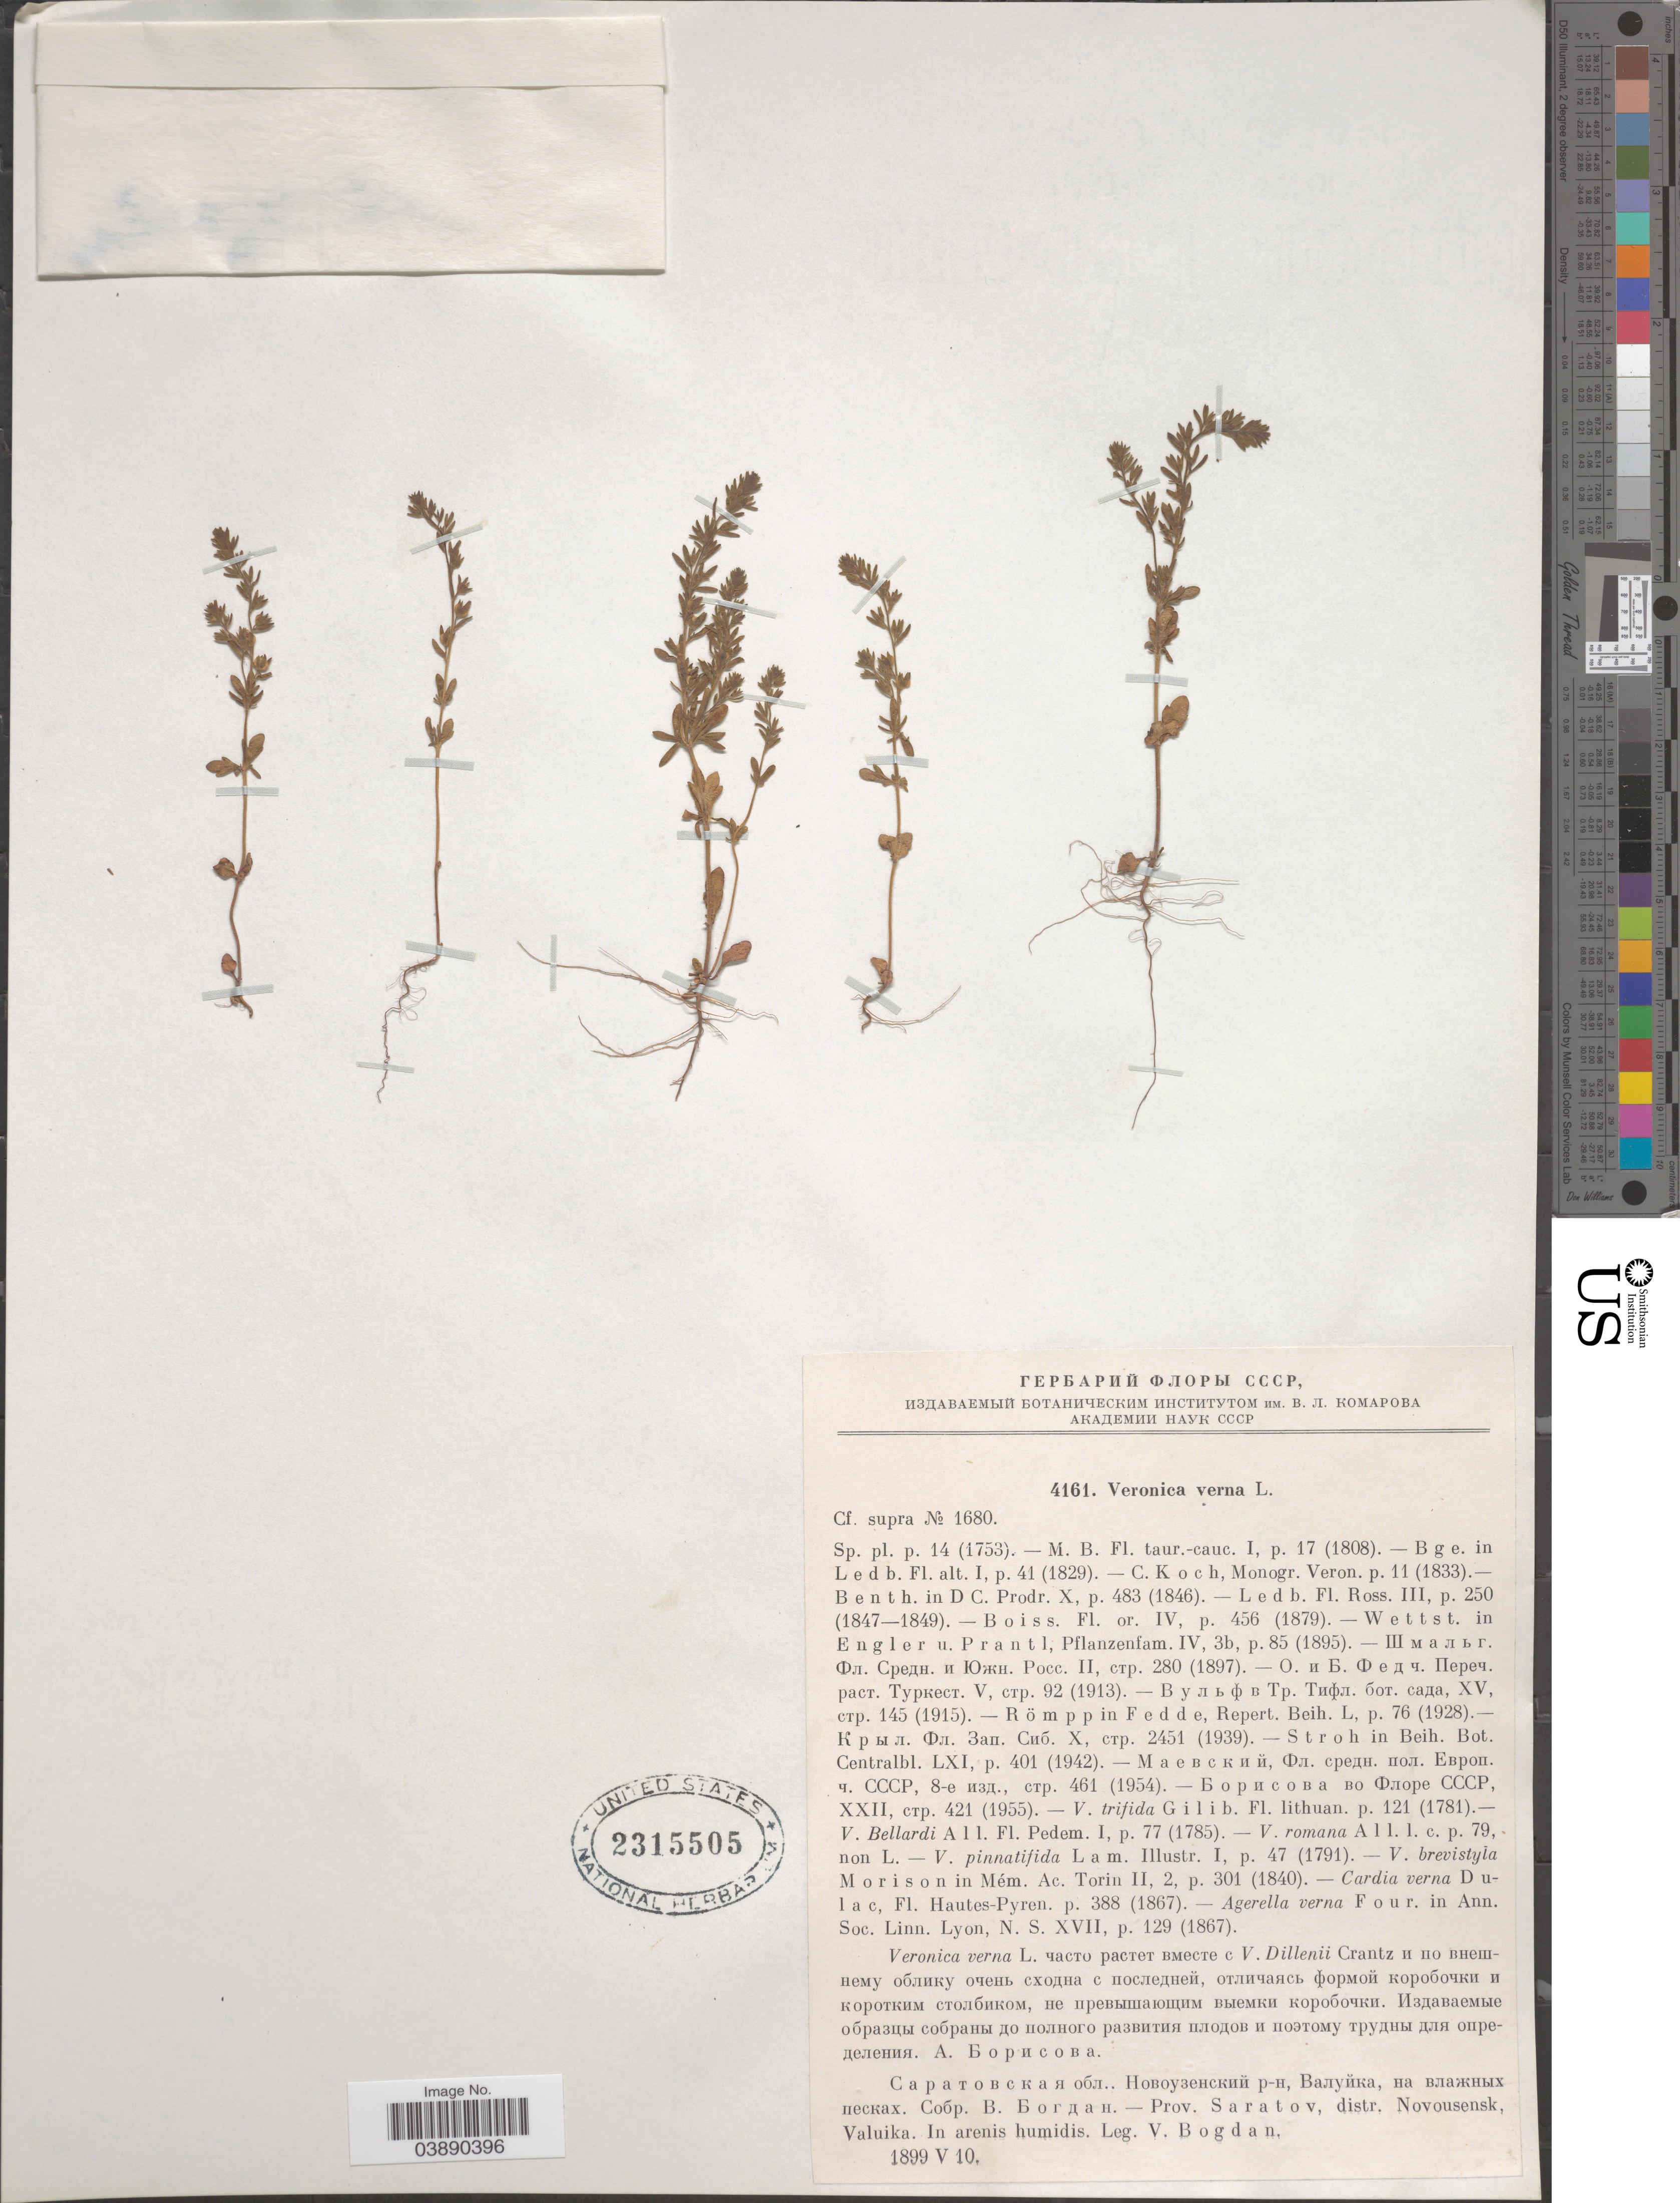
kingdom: Plantae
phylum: Tracheophyta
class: Magnoliopsida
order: Lamiales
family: Plantaginaceae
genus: Veronica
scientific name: Veronica verna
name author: L.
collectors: V. Bogdan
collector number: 4161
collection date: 1899-05-10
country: Russian Federation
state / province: Saratov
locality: Distr. Novousensk, Valuika.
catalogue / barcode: US 2315505